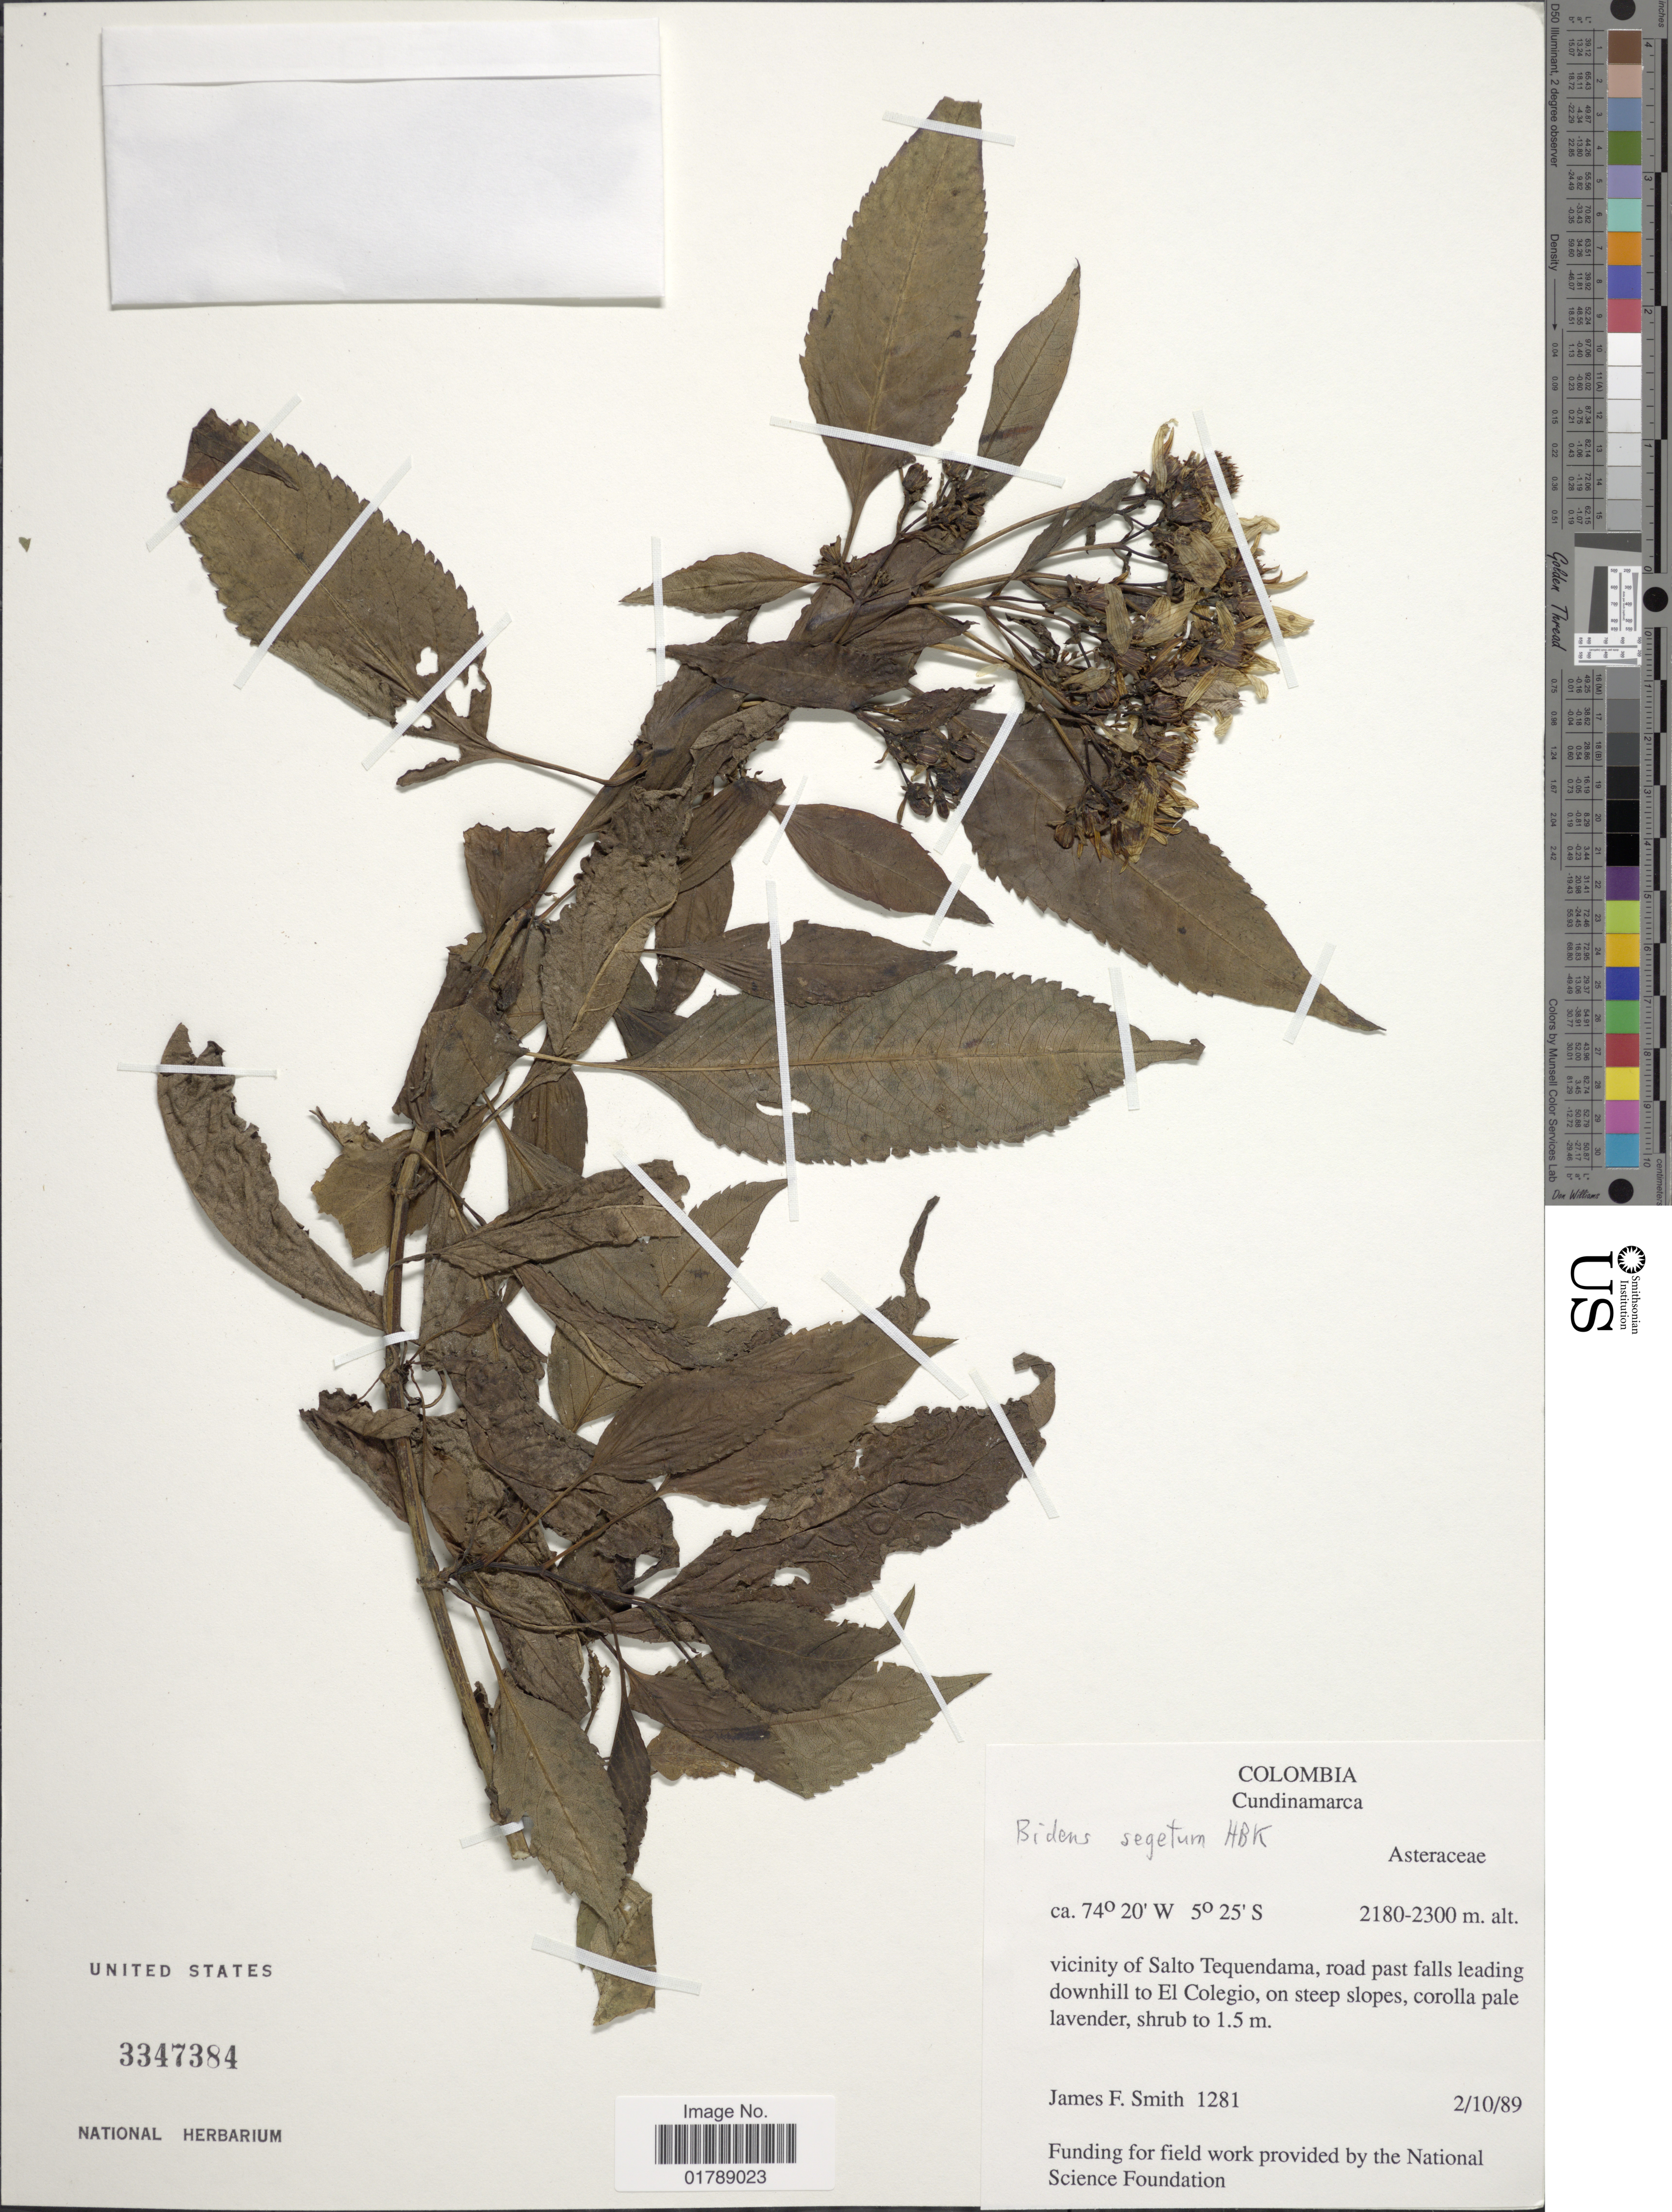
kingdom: Plantae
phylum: Tracheophyta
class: Magnoliopsida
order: Asterales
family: Asteraceae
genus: Bidens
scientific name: Bidens segetum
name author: Mart. ex Colla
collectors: J. F. Smith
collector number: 1281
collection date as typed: Transcribed d/m/y: 2/10/89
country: Colombia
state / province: Cundinamarca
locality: Vicinity of Salto Tequendama, road past falls leading downhill to El Colegio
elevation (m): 2180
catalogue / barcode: US 3347384